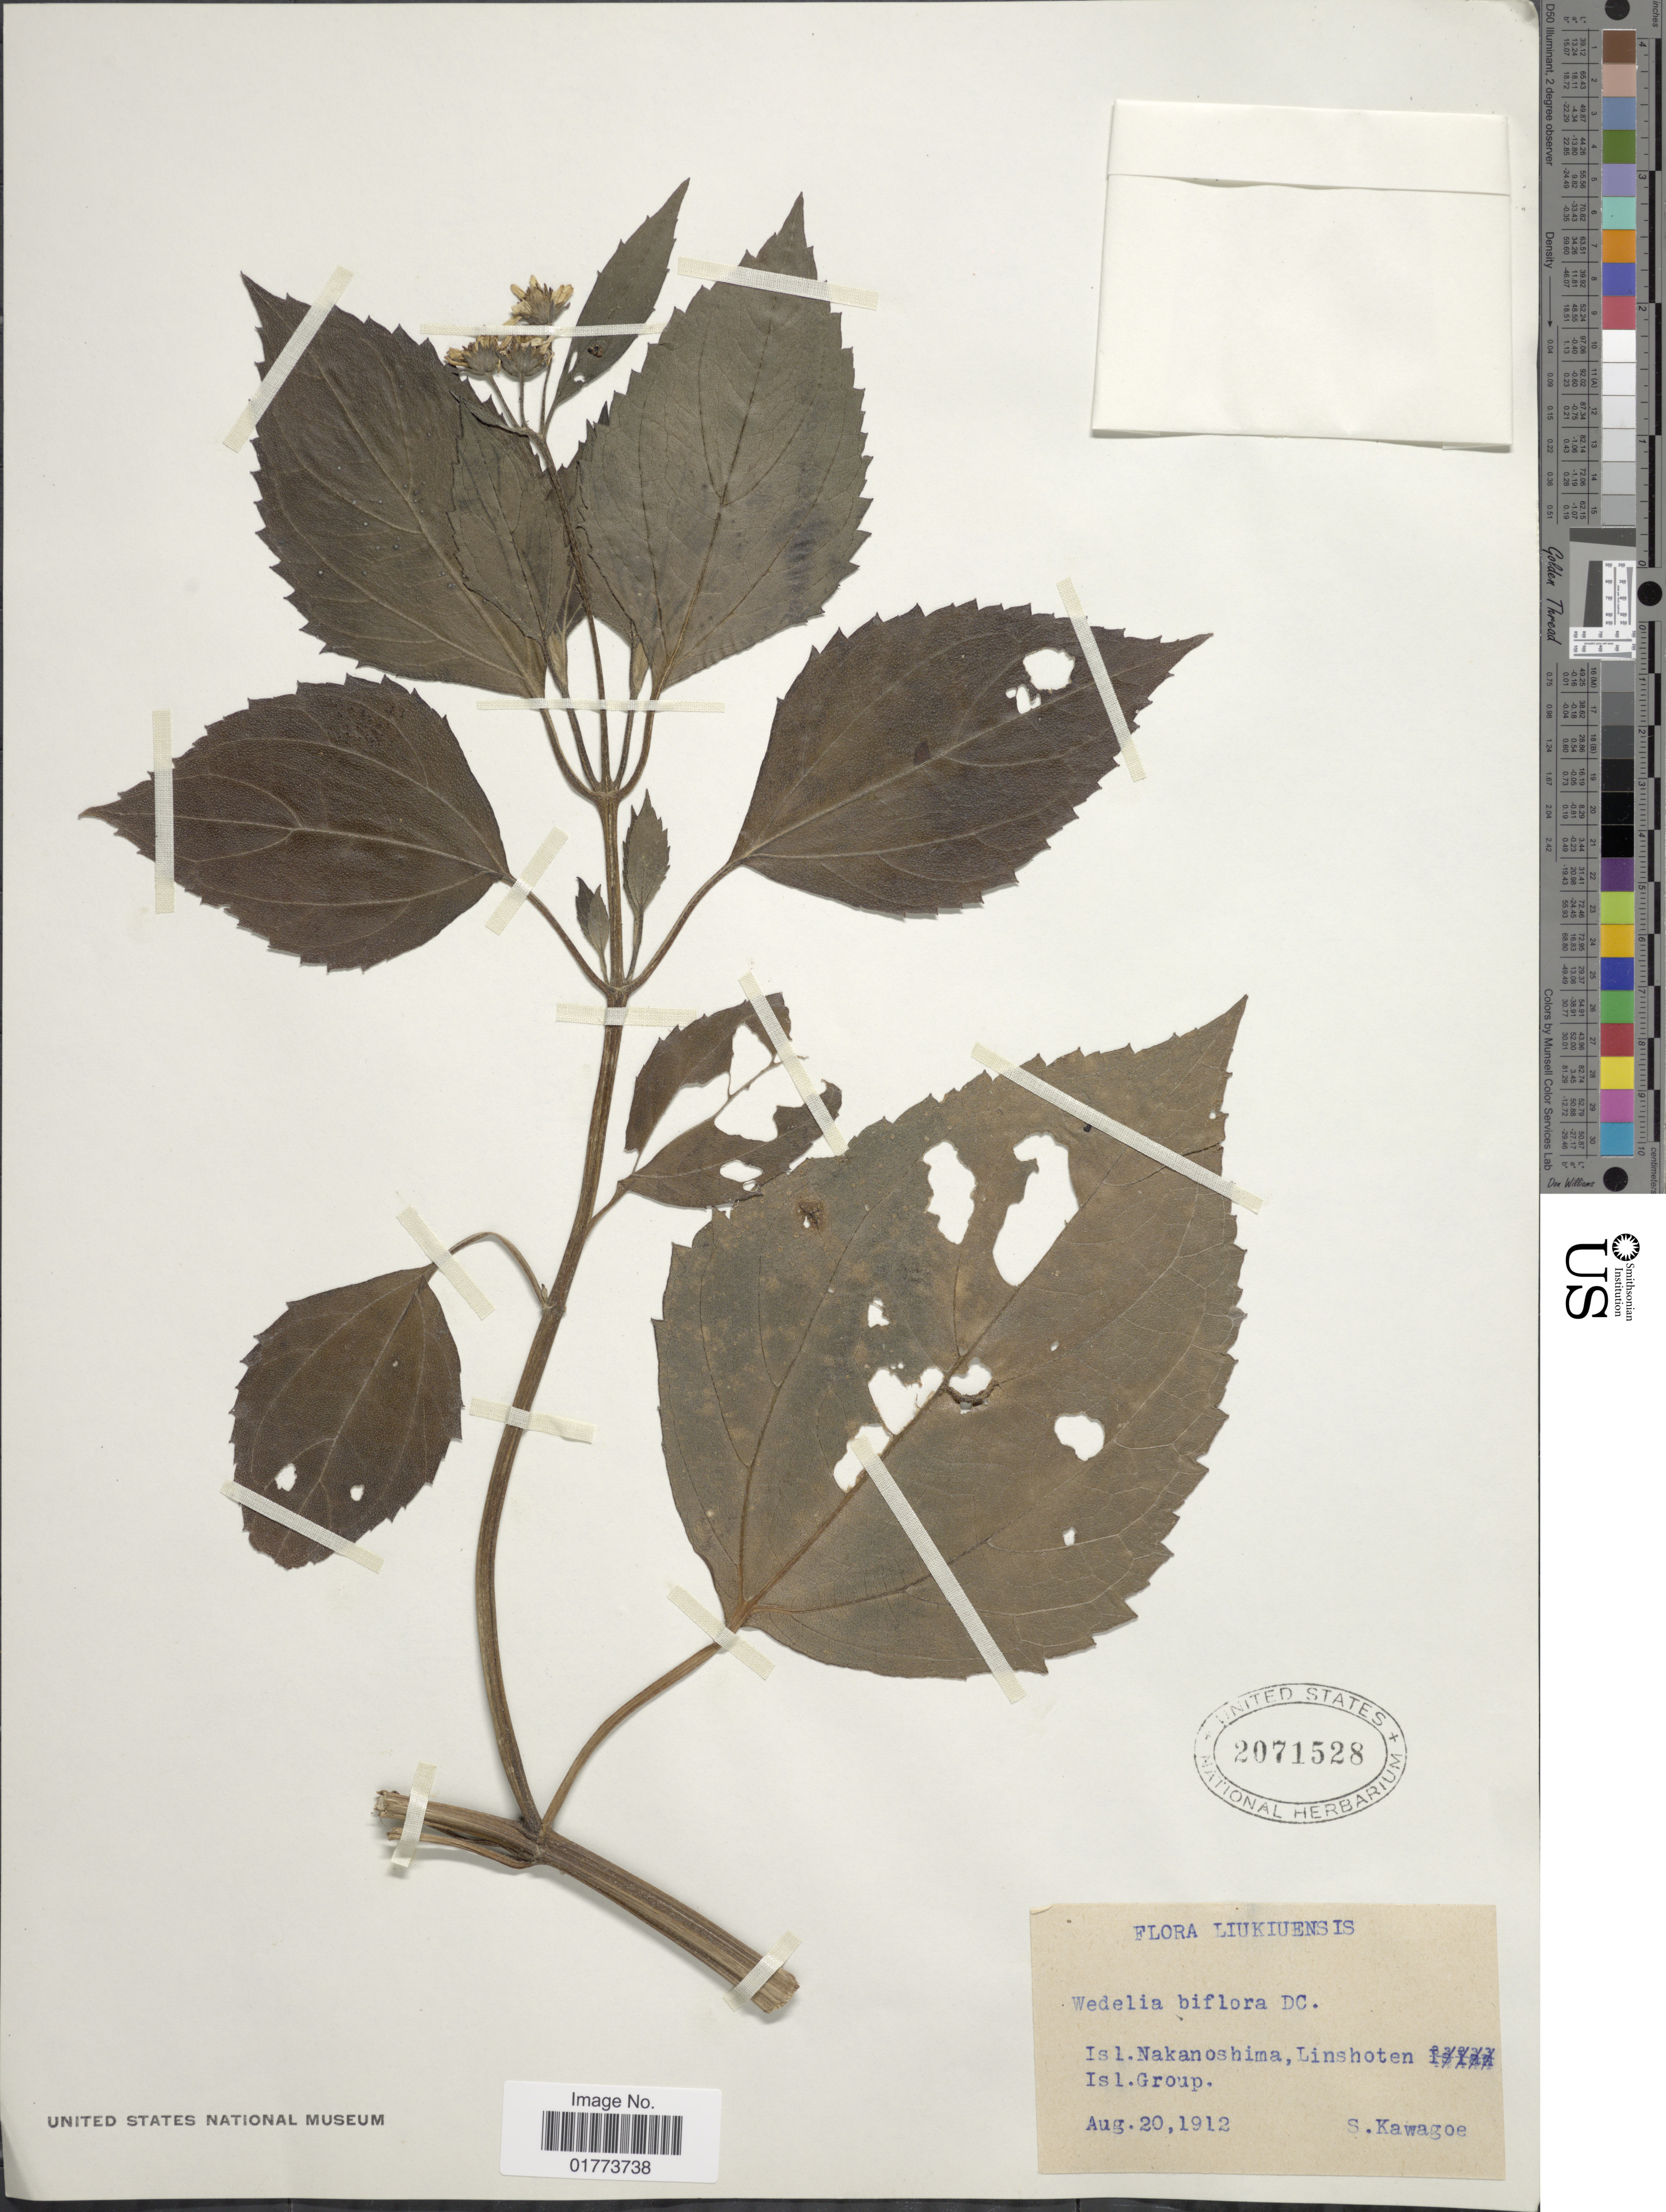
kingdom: Plantae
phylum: Tracheophyta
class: Magnoliopsida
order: Asterales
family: Asteraceae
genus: Wollastonia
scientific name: Wollastonia biflora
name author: (L.) DC.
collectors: S. Kawagoe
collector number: s.n;.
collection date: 1912-08-20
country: Japan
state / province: Kagosima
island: Kyushu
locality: Liukiuensis. Isl. Nakanoshima, Linshoten. Isl. Group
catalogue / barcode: US 2071528